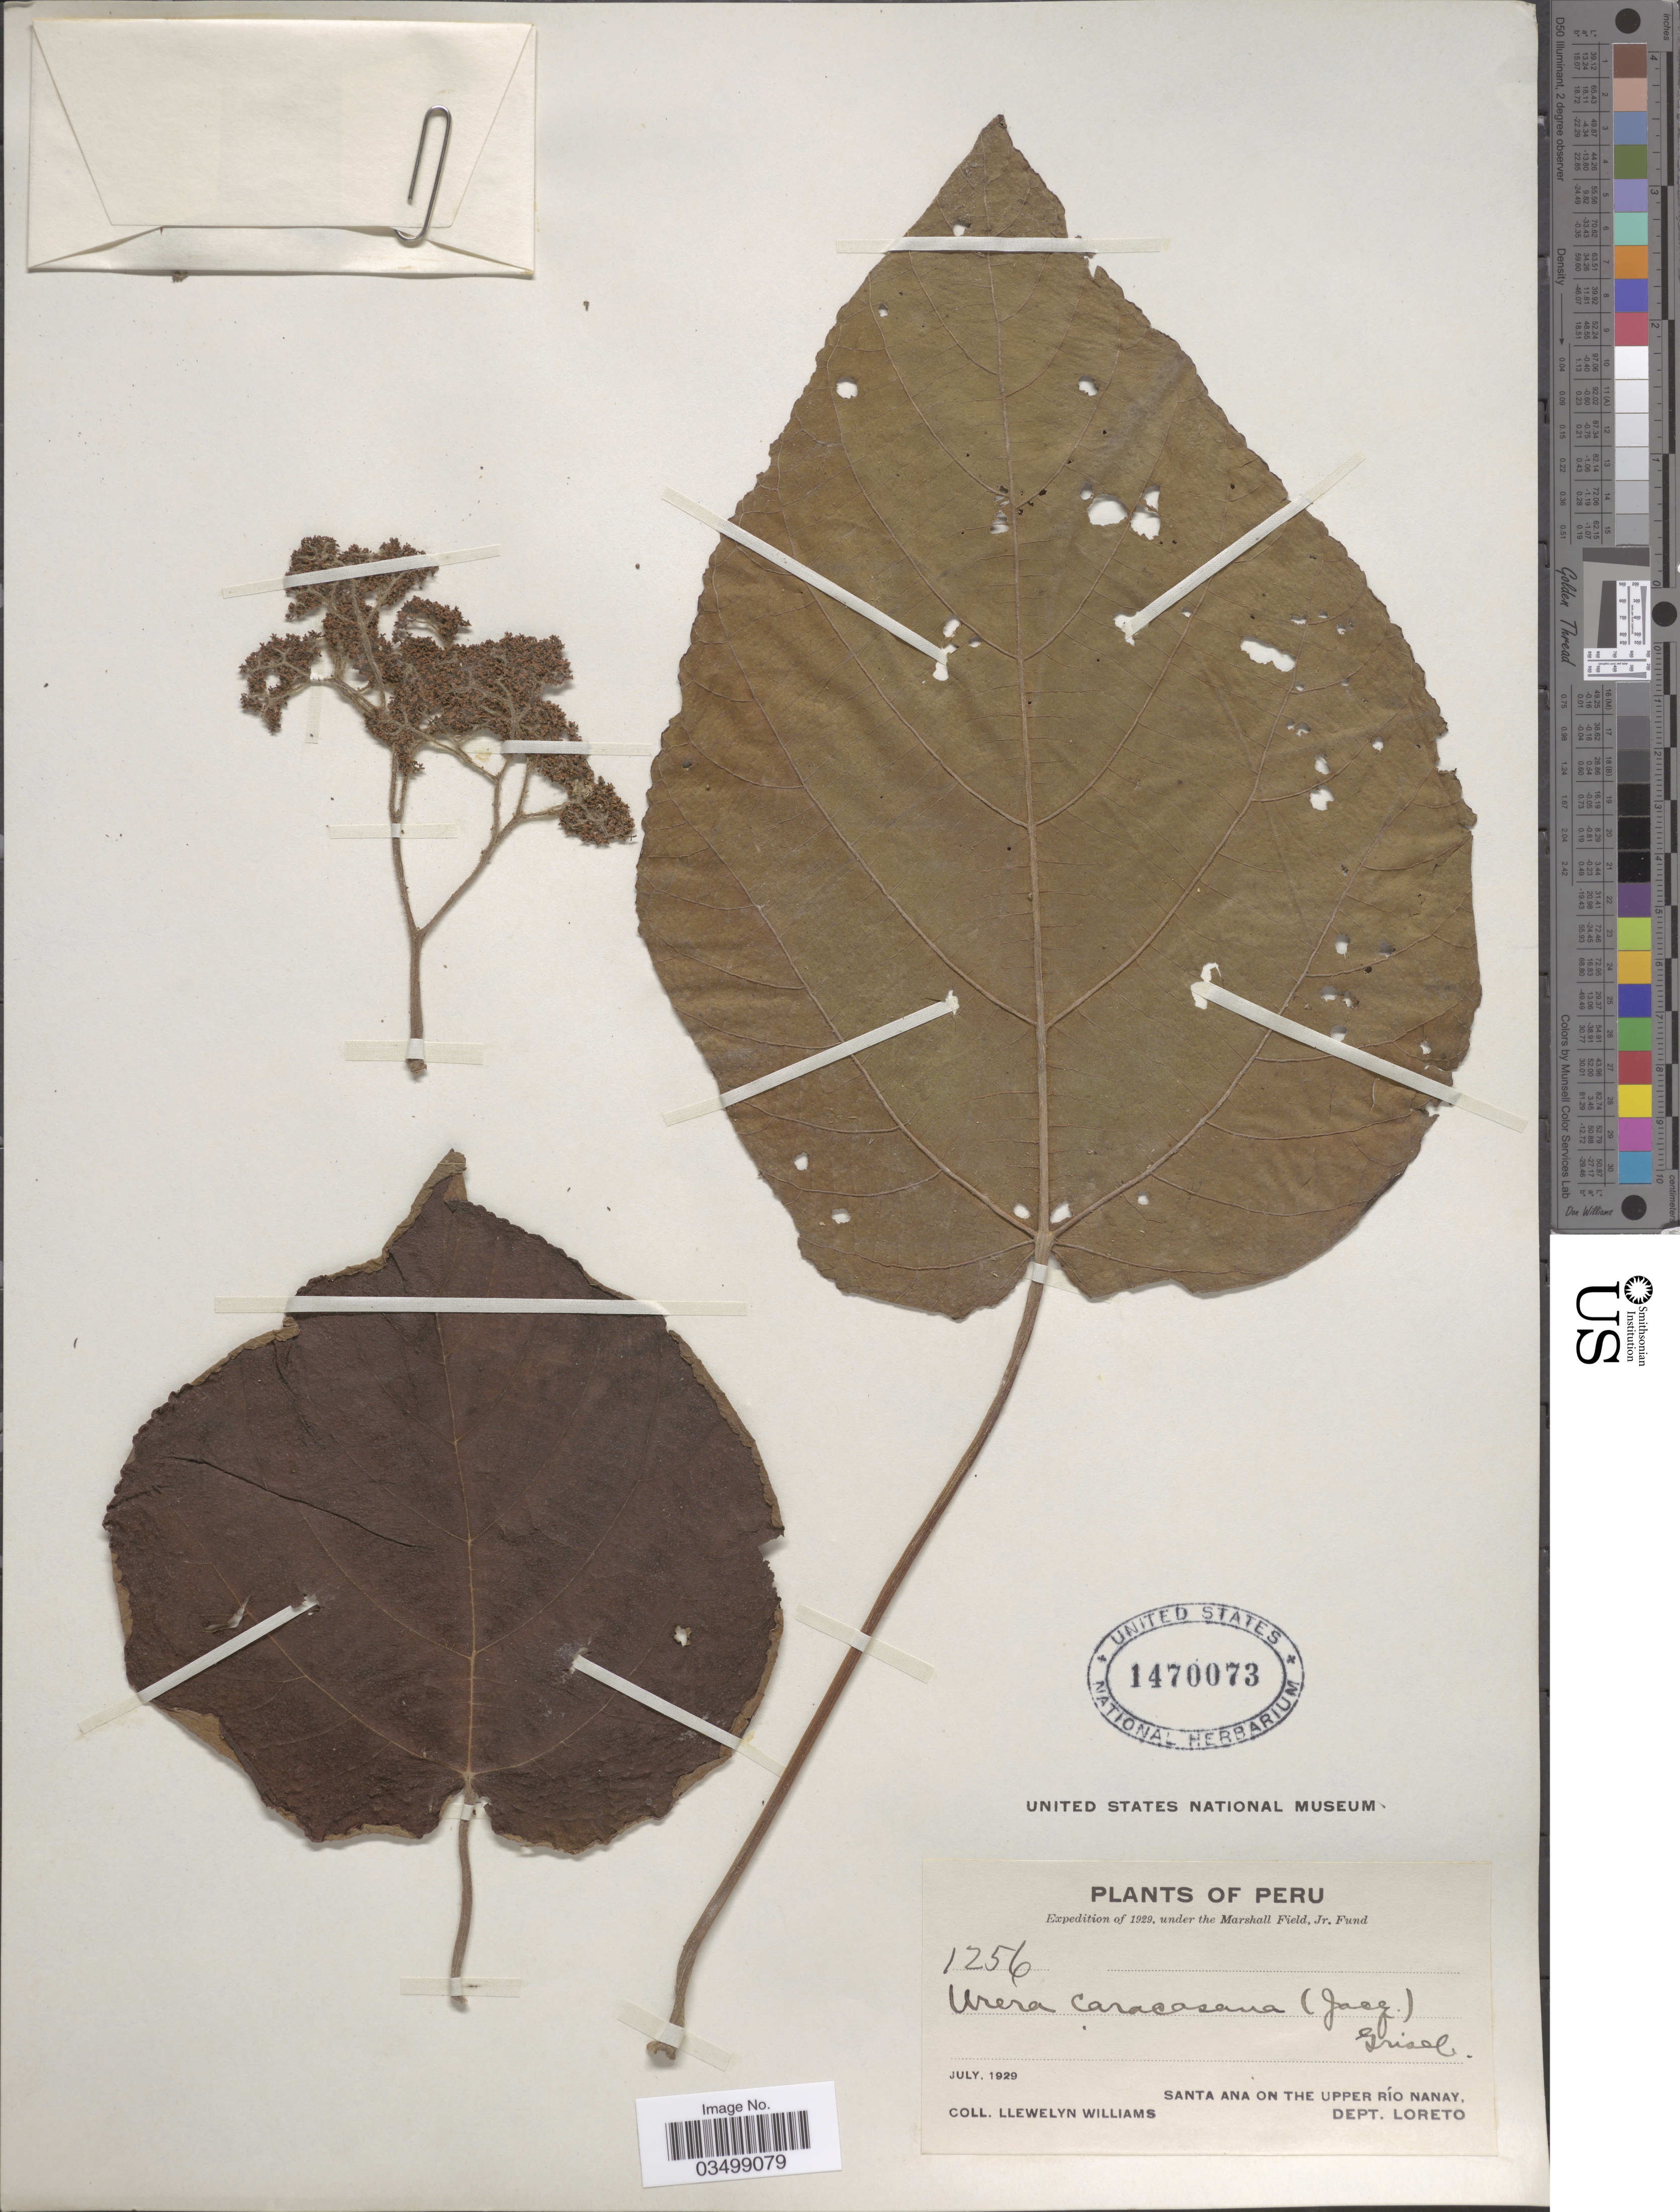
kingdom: Plantae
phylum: Tracheophyta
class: Magnoliopsida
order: Rosales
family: Urticaceae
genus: Urera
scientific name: Urera caracasana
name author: (Jacq.) Gaudich. ex Griseb.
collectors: Ll. Williams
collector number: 1256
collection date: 1929-07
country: Peru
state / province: Loreto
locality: Santa Ana on the Upper Río Nanay, Dept. Loreto.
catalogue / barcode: US 1470073